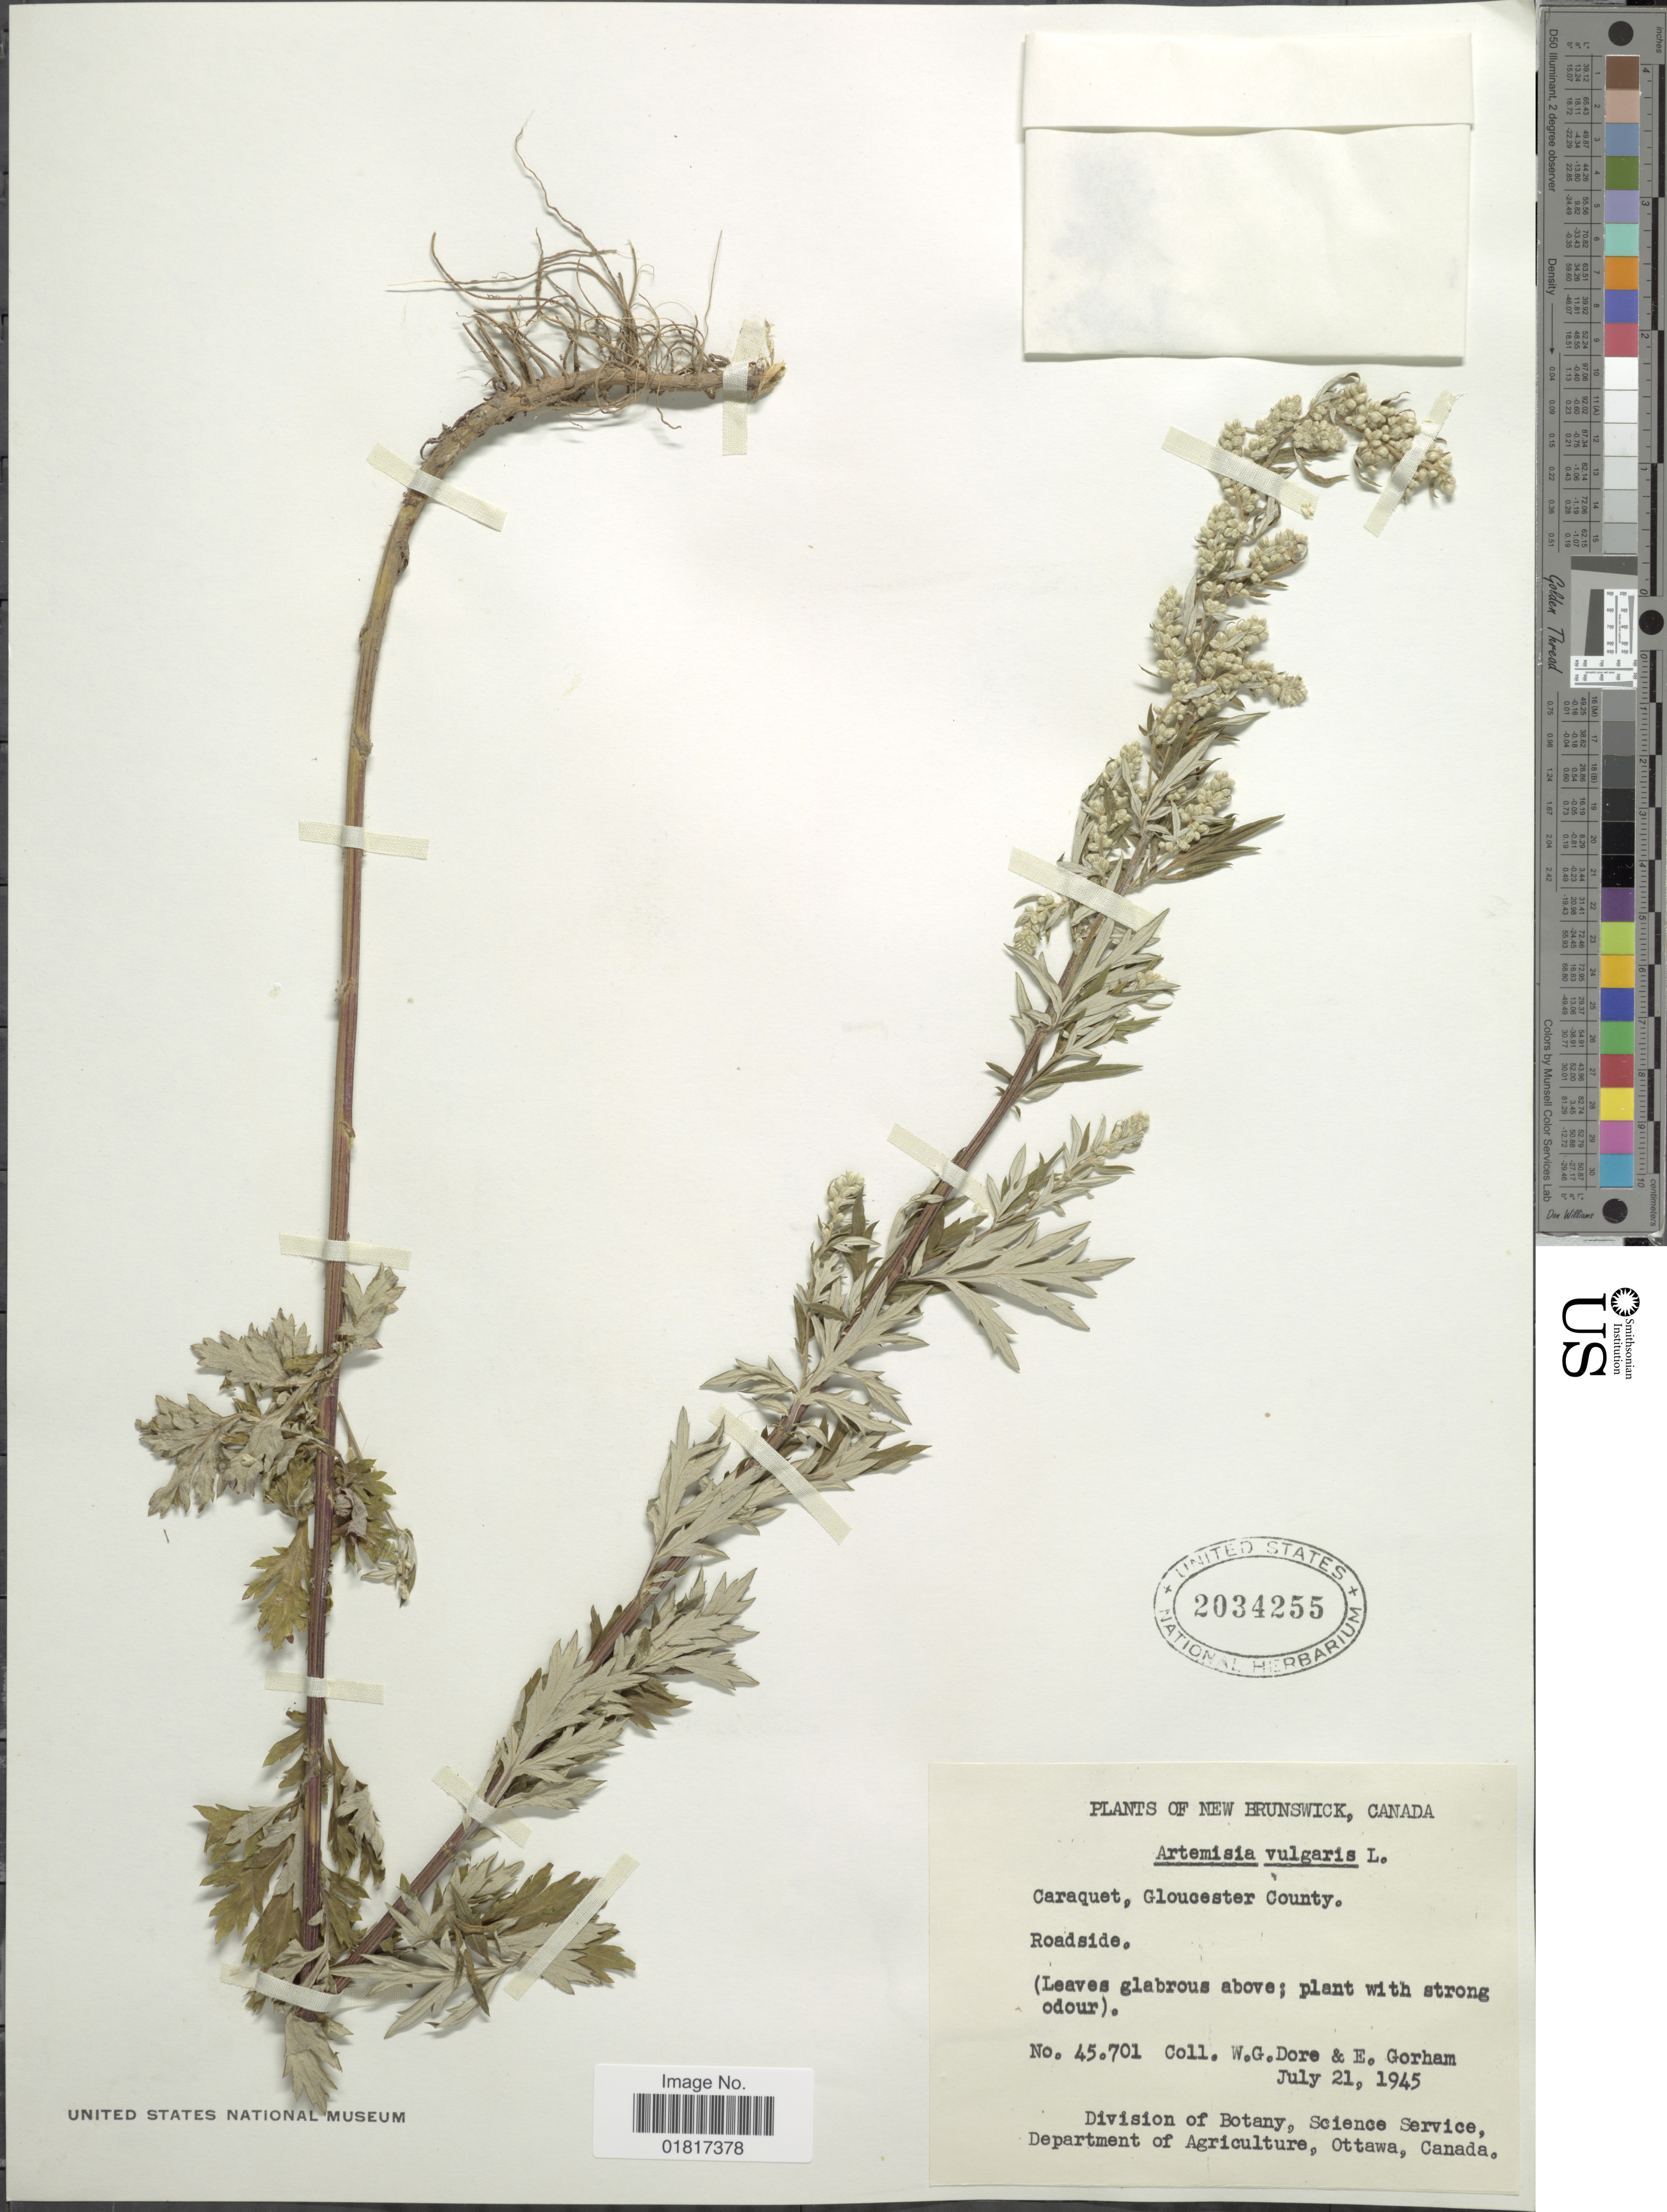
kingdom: Plantae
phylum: Tracheophyta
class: Magnoliopsida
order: Asterales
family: Asteraceae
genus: Artemisia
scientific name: Artemisia vulgaris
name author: L.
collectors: W. Dore & E. Gorham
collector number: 45701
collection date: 1945-07-20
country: Canada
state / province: New Brunswick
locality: Caraquet, Gloucester County, Roadside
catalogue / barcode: US 2034255